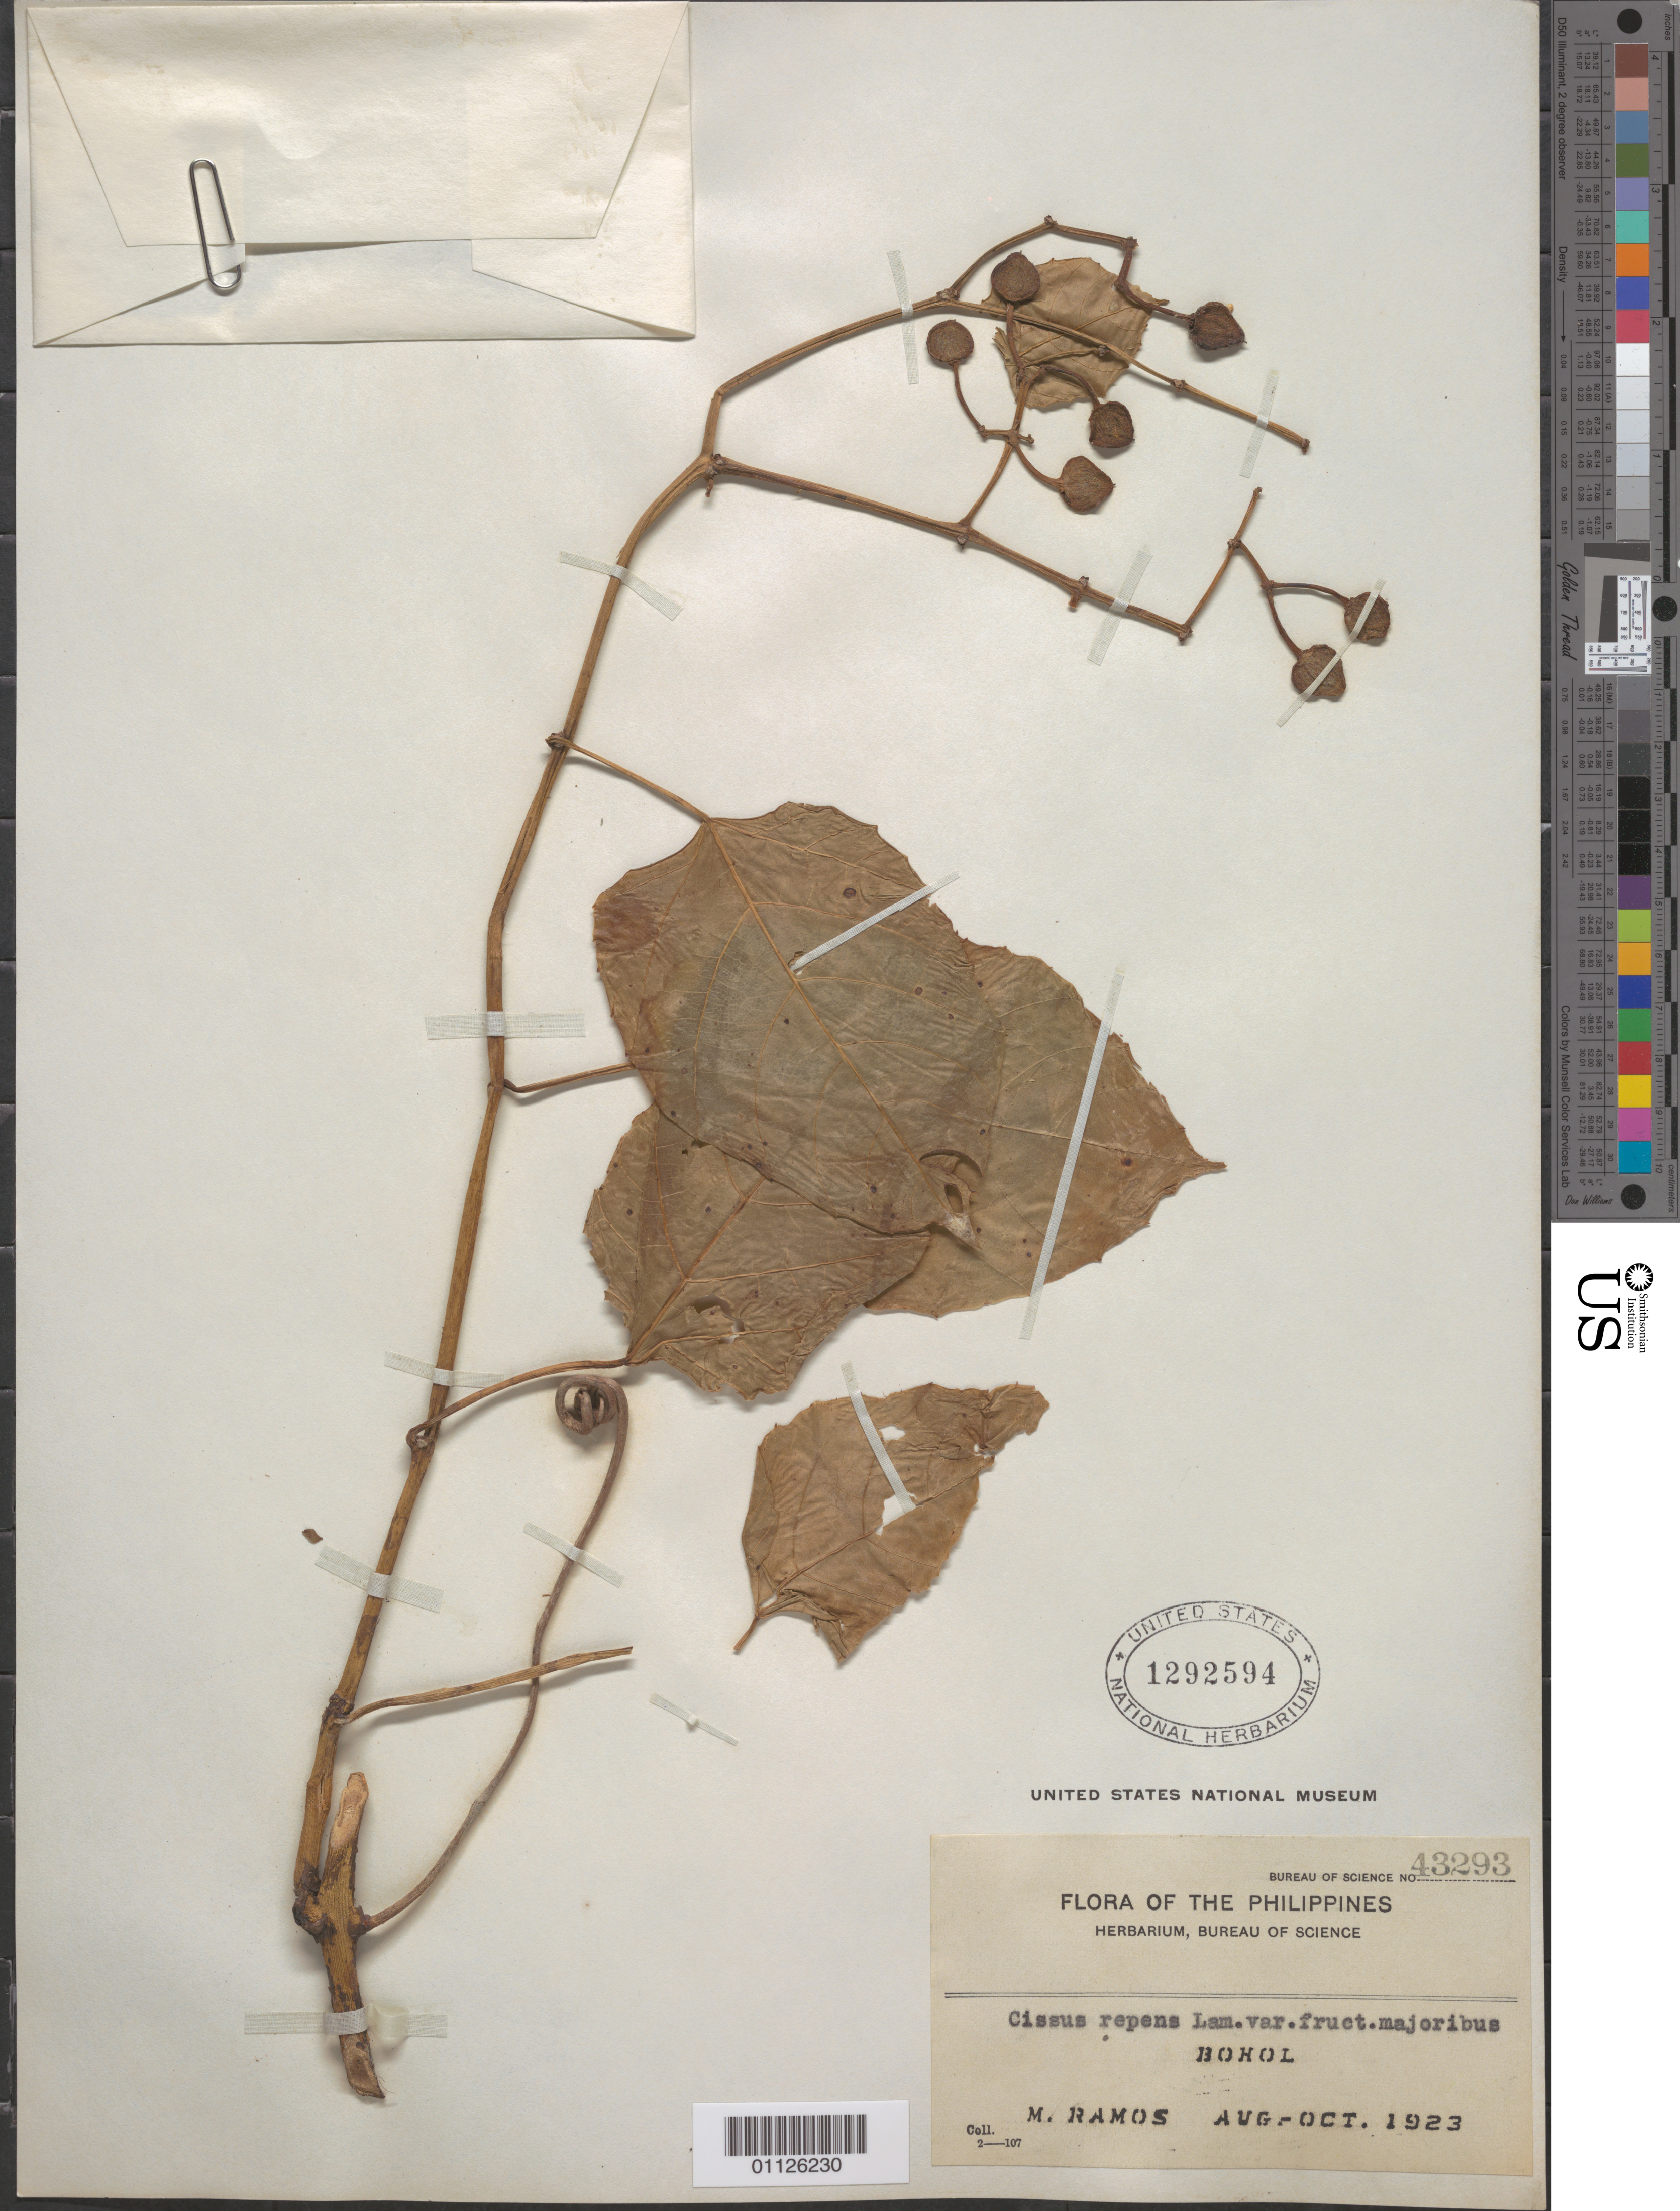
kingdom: Plantae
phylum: Tracheophyta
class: Magnoliopsida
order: Vitales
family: Vitaceae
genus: Cissus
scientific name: Cissus repens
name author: Lam.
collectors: M. Ramos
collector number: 43293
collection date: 1923-08/1923-10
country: Philippines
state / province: Central Visayas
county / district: Bohol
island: Bohol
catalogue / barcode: US 1292594